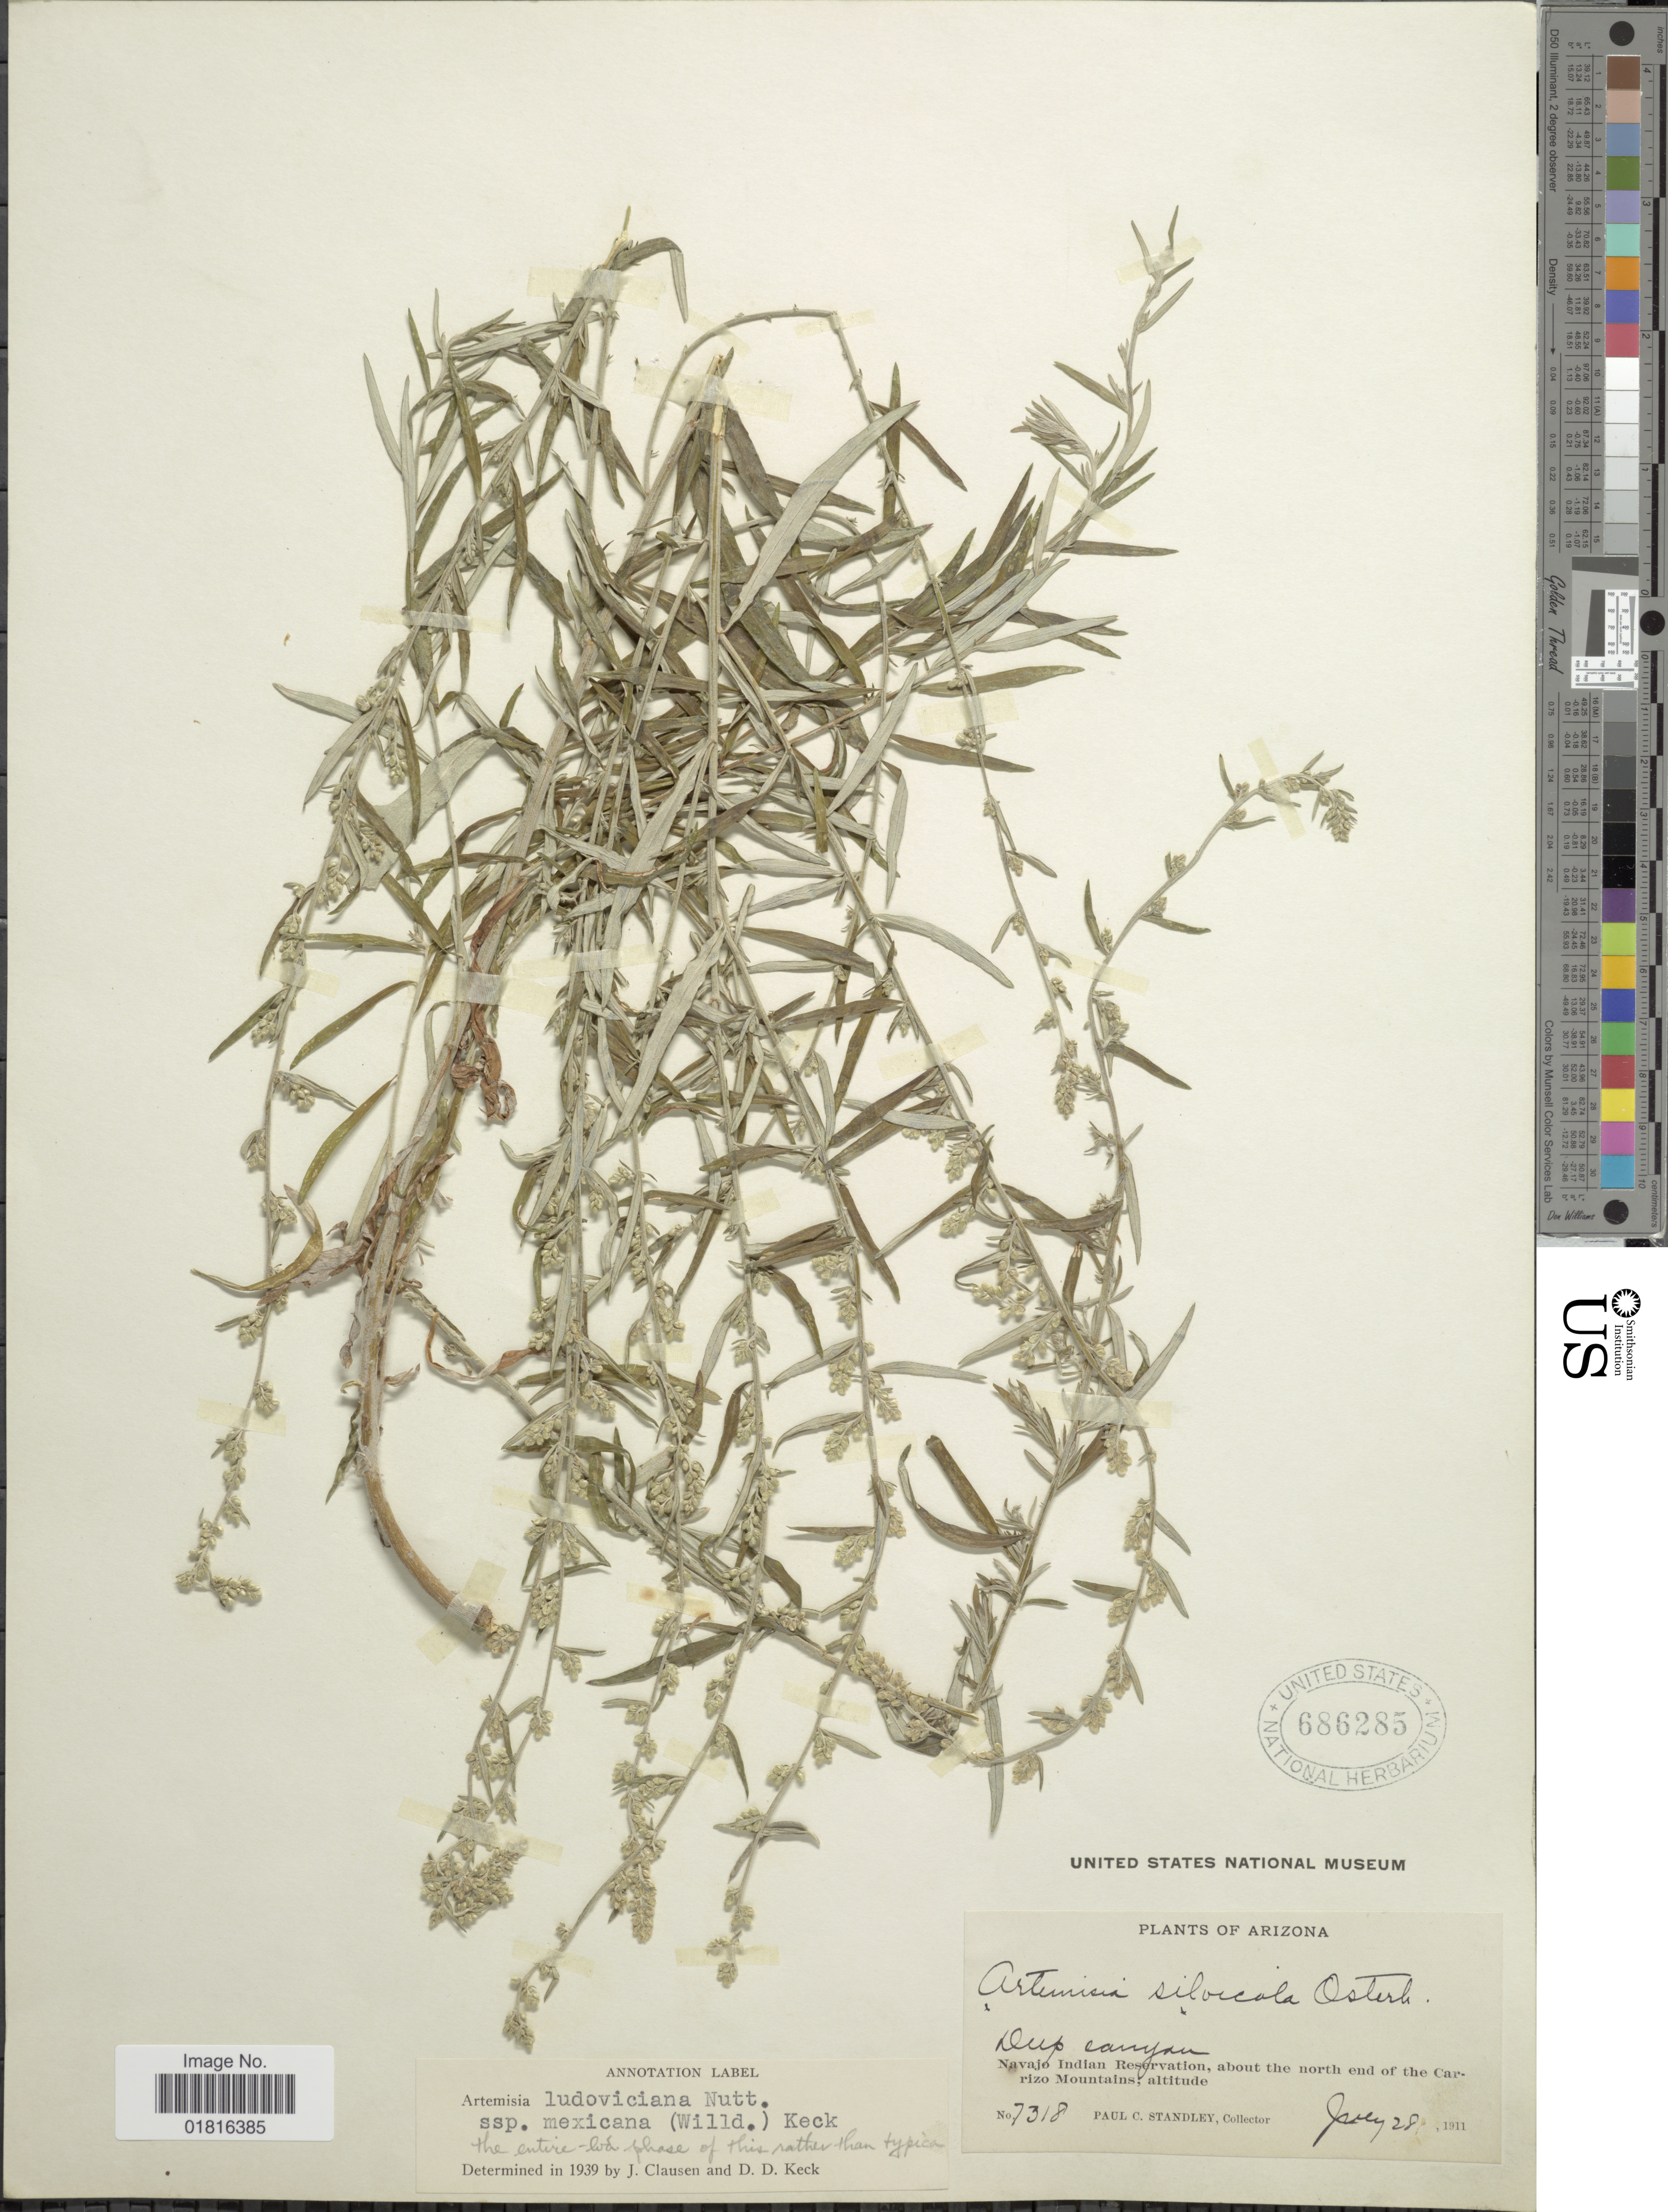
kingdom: Plantae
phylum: Tracheophyta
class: Magnoliopsida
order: Asterales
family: Asteraceae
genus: Artemisia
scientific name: Artemisia ludoviciana subsp. mexicana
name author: (Willd. ex Spreng.) D.D. Keck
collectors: P. C. Standley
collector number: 7318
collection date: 1911-07-28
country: United States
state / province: Arizona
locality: Deep canyon, Navajo Indian Reservation, about the north end of the Carrizo Mountains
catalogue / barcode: US 686285